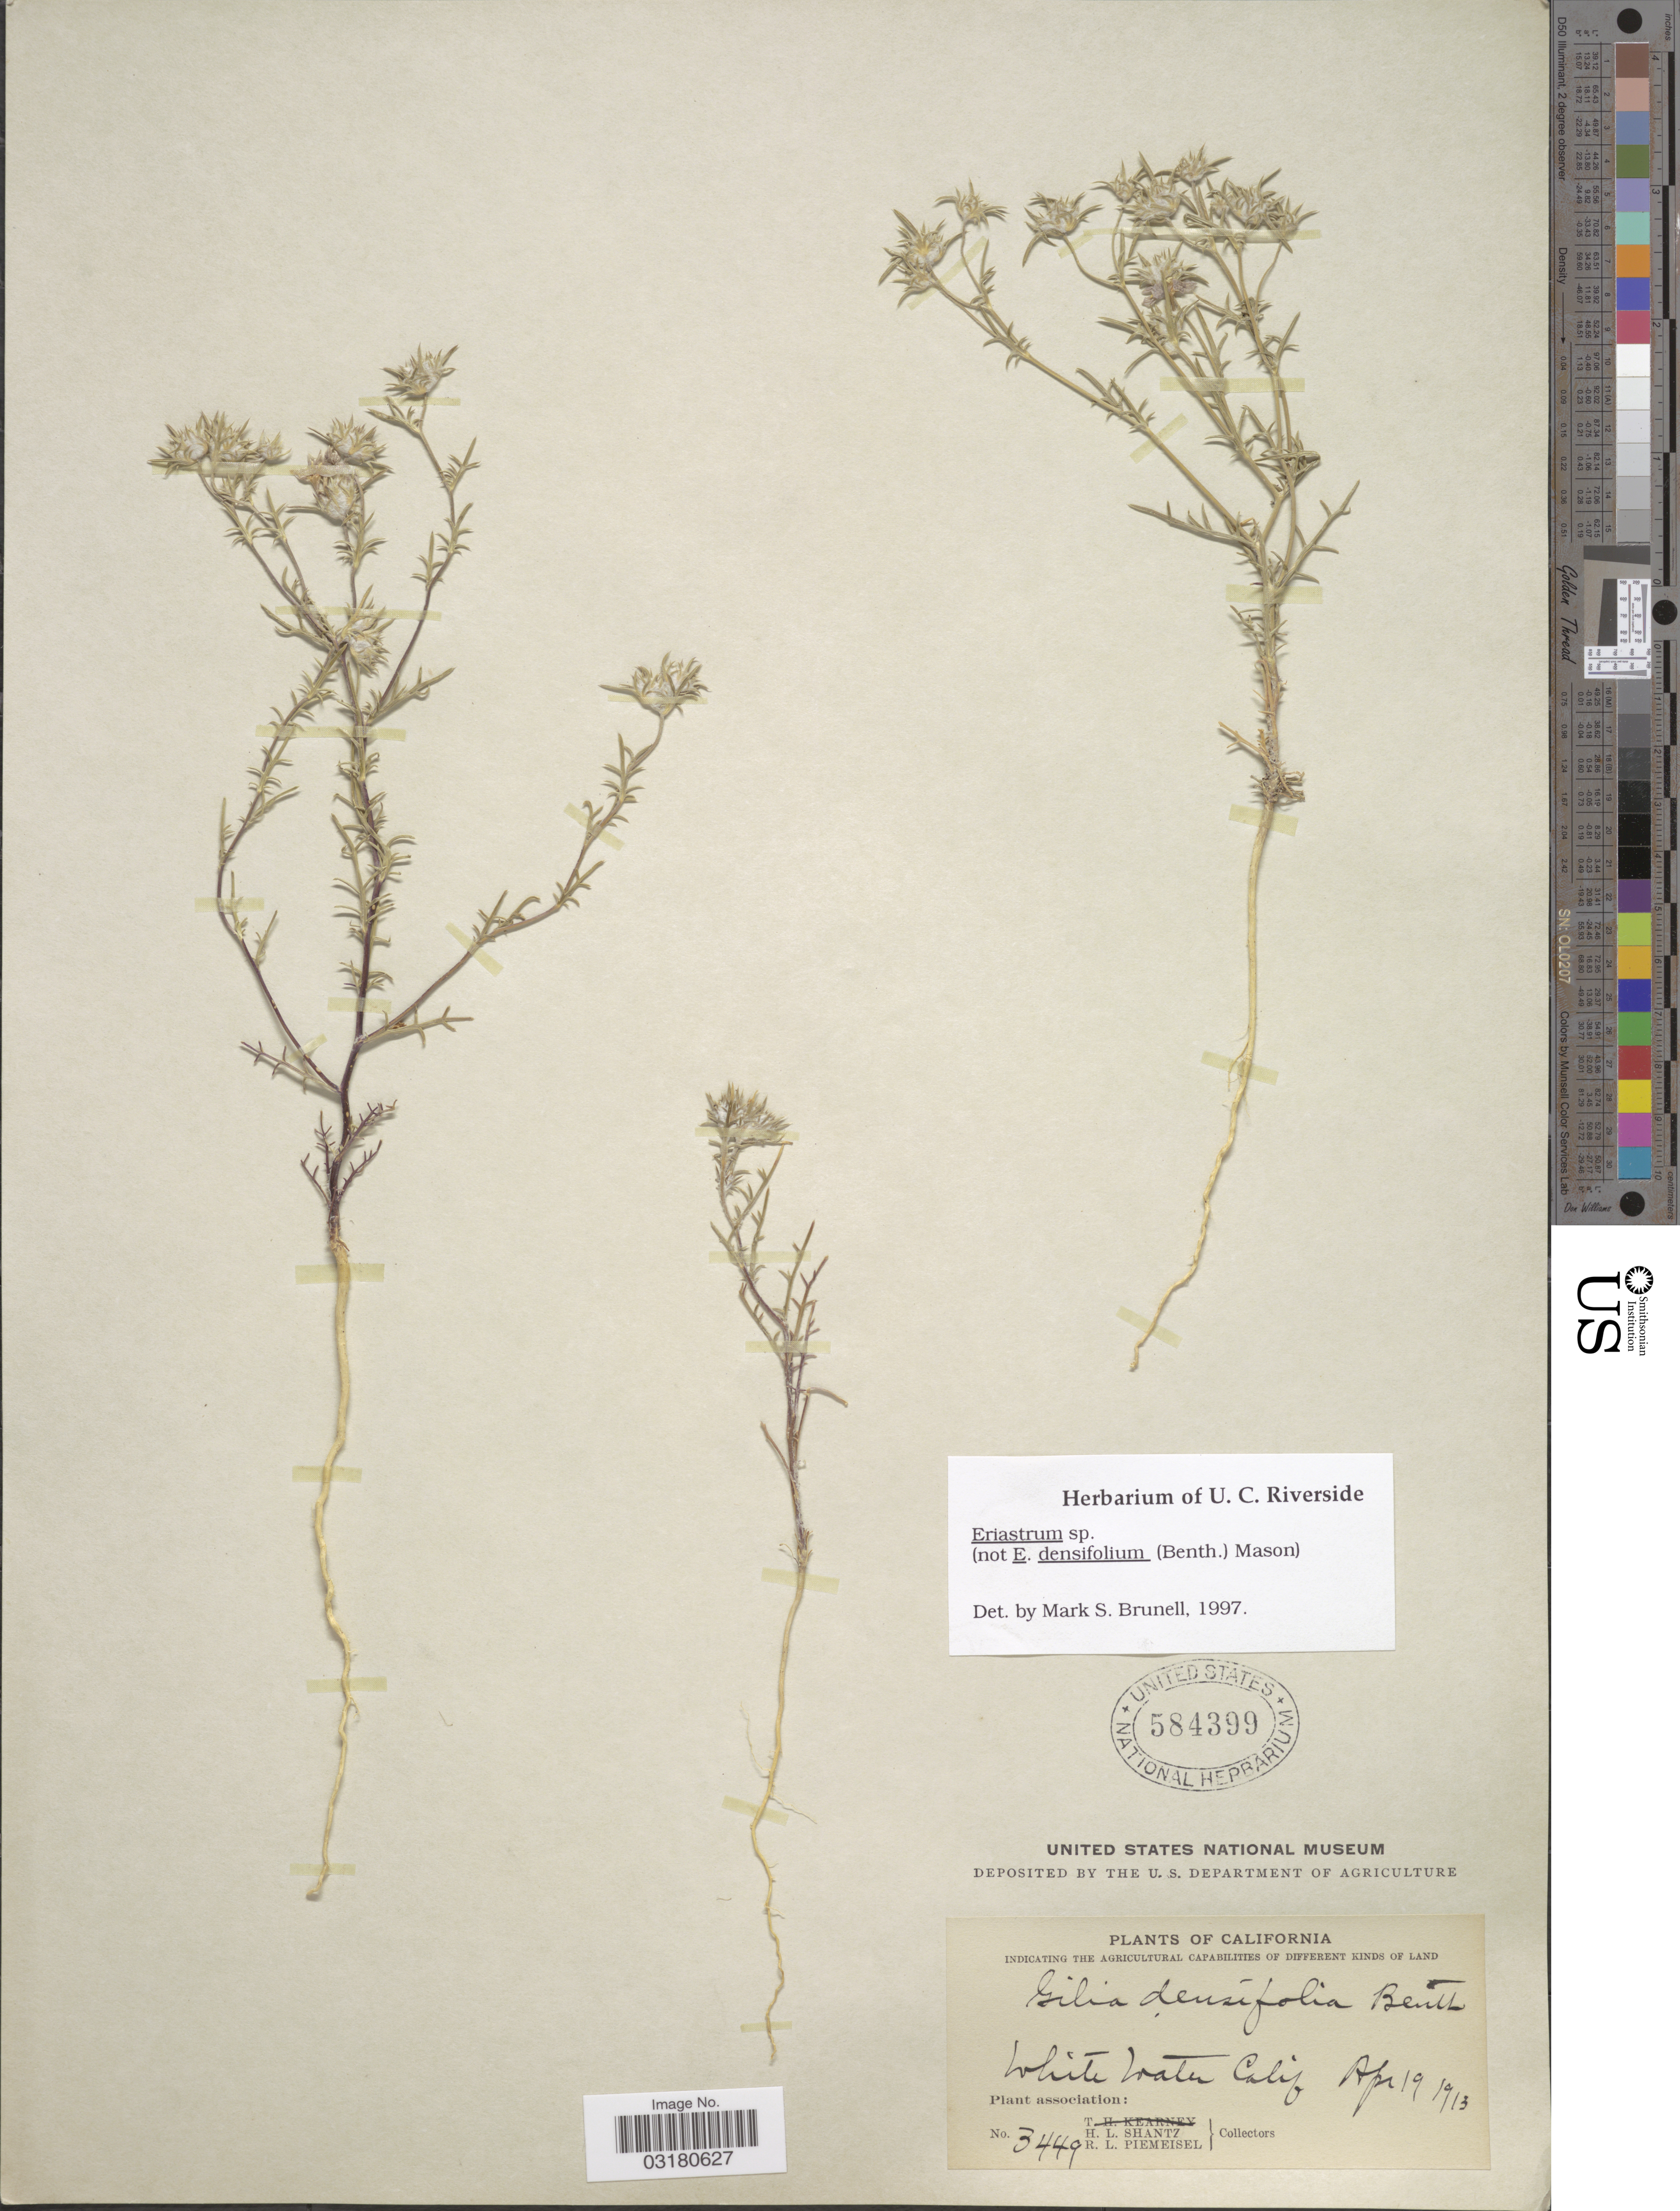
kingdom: Plantae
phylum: Tracheophyta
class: Magnoliopsida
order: Ericales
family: Polemoniaceae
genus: Eriastrum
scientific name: Eriastrum sp.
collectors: H. Shantz & R. L. Piemeisel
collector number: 3449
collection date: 1913-04-19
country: United States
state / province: California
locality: White Water.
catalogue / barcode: US 584399